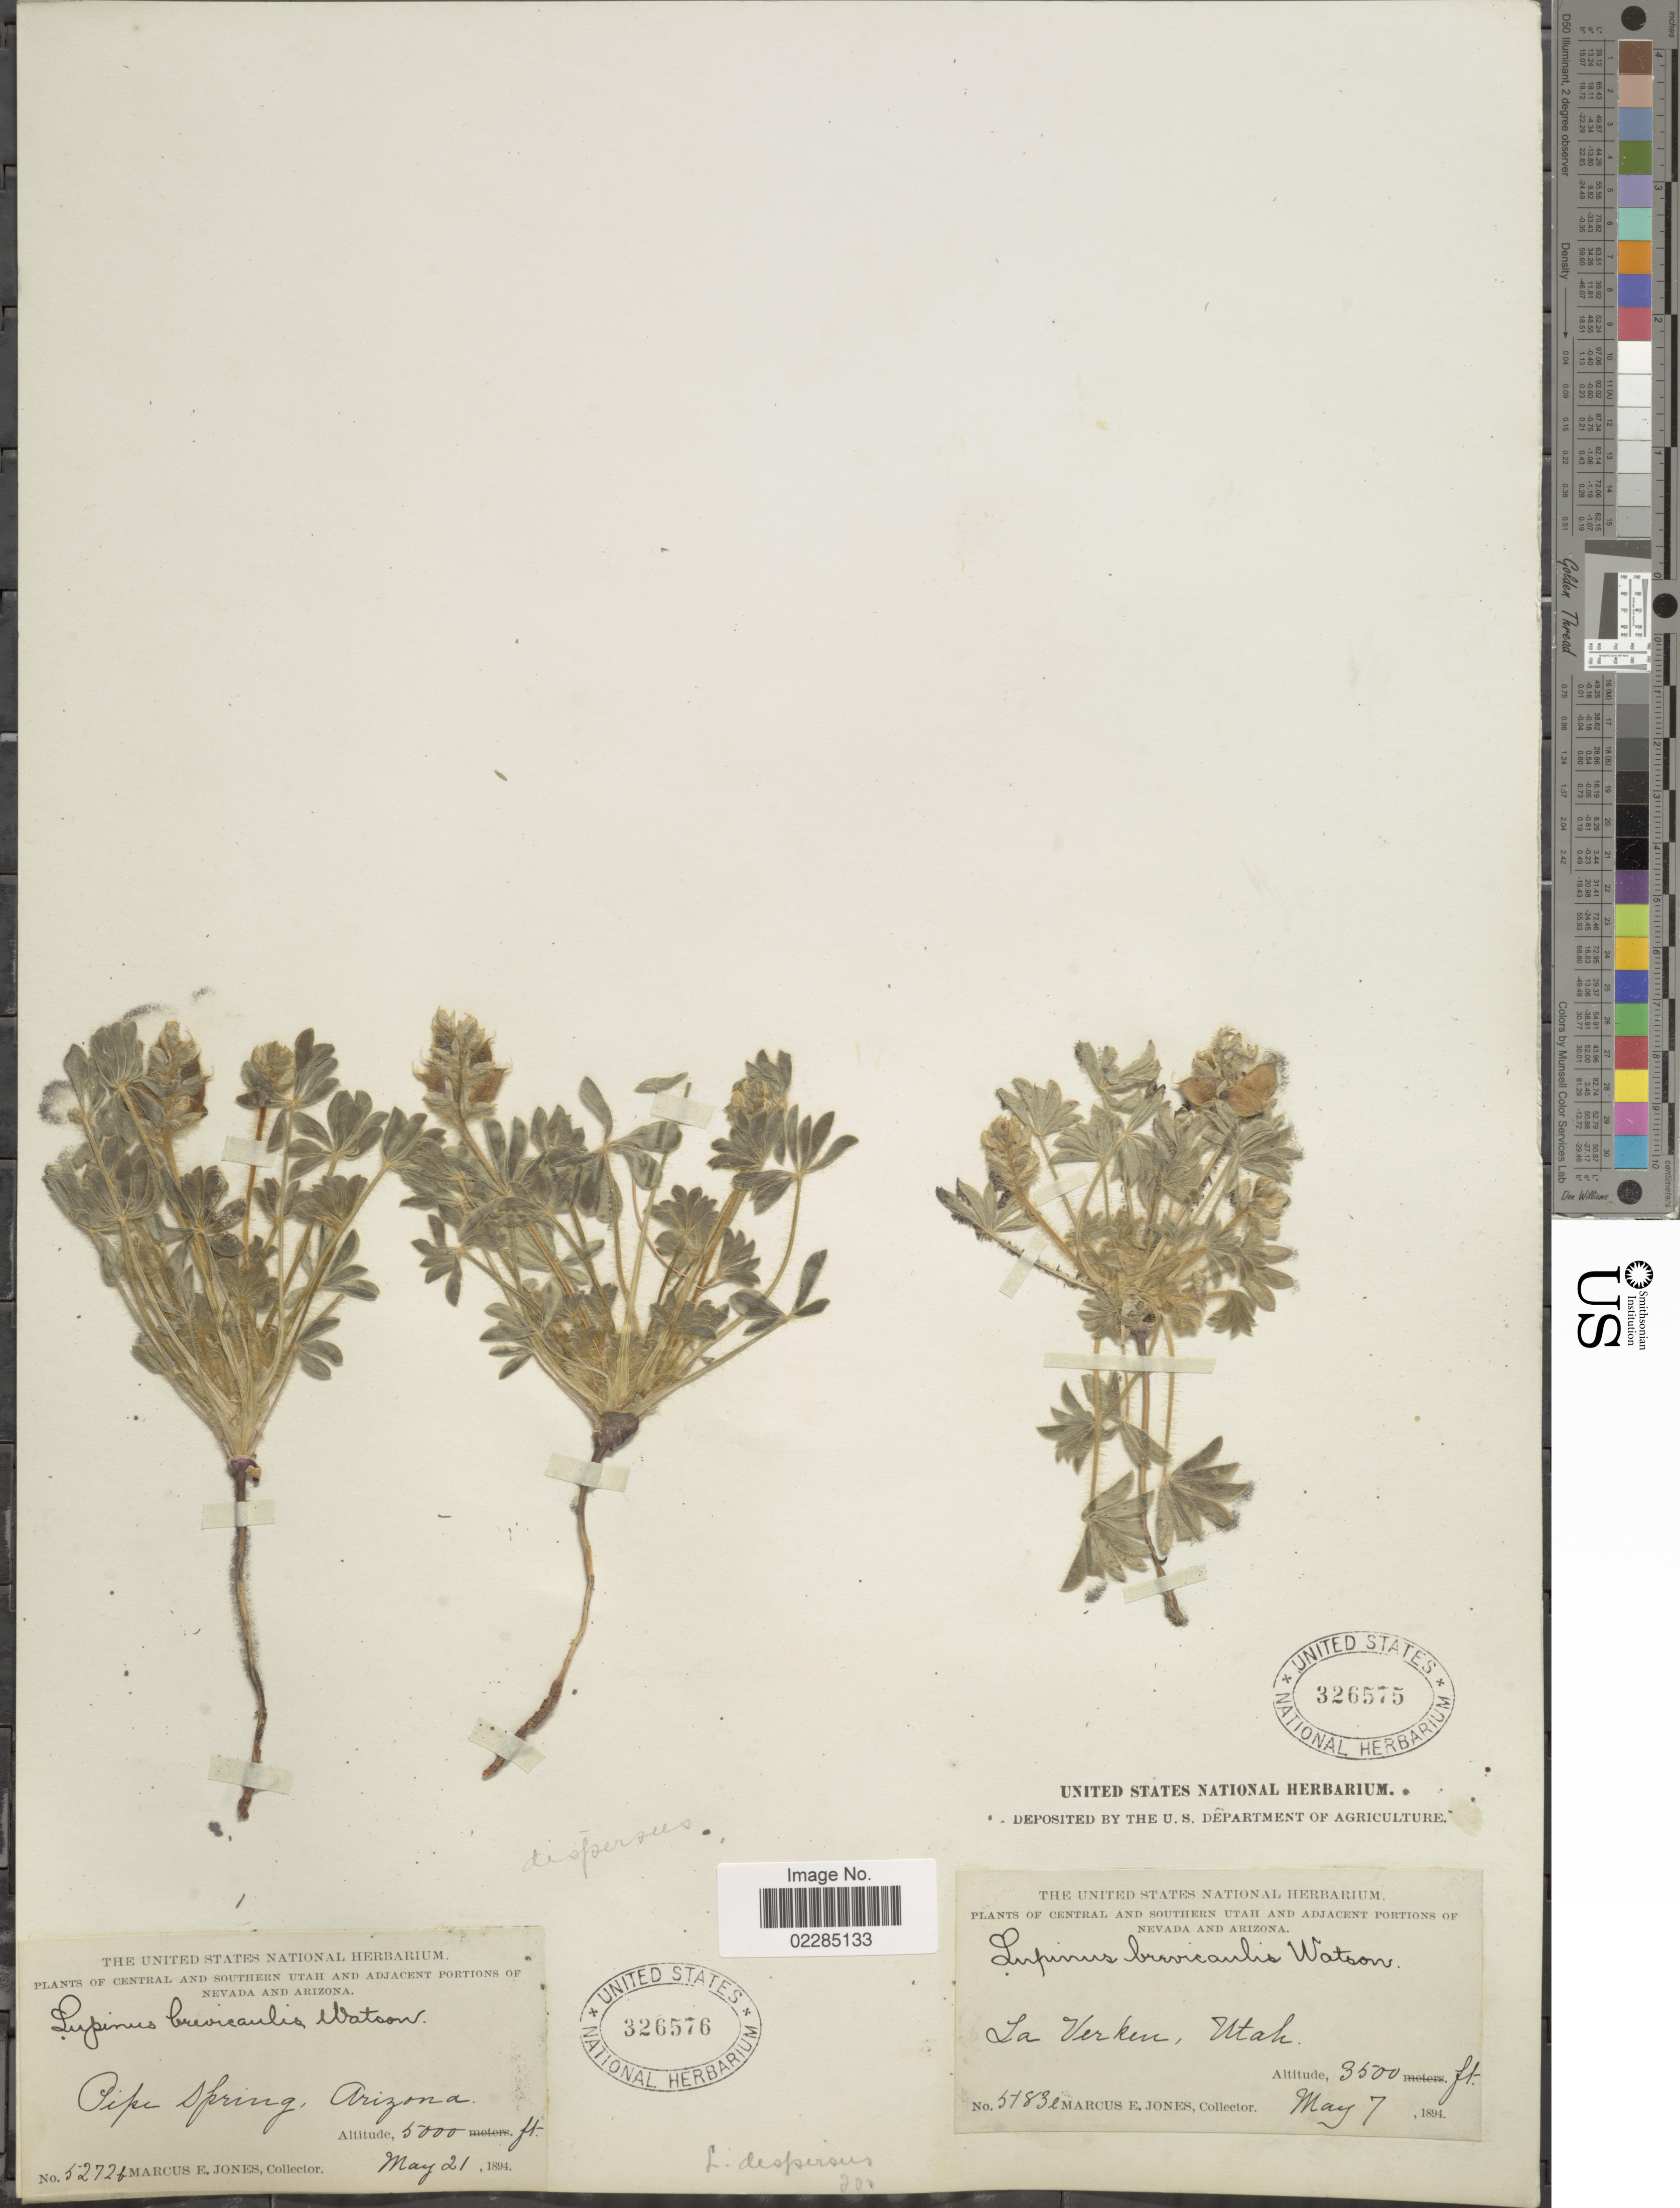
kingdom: Plantae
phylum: Tracheophyta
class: Magnoliopsida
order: Fabales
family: Fabaceae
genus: Lupinus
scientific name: Lupinus dispersus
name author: A. Heller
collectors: M. E. Jones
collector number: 5783E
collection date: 1894-05-07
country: United States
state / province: Utah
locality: La Verkin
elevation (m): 1067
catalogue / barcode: US 326575-2